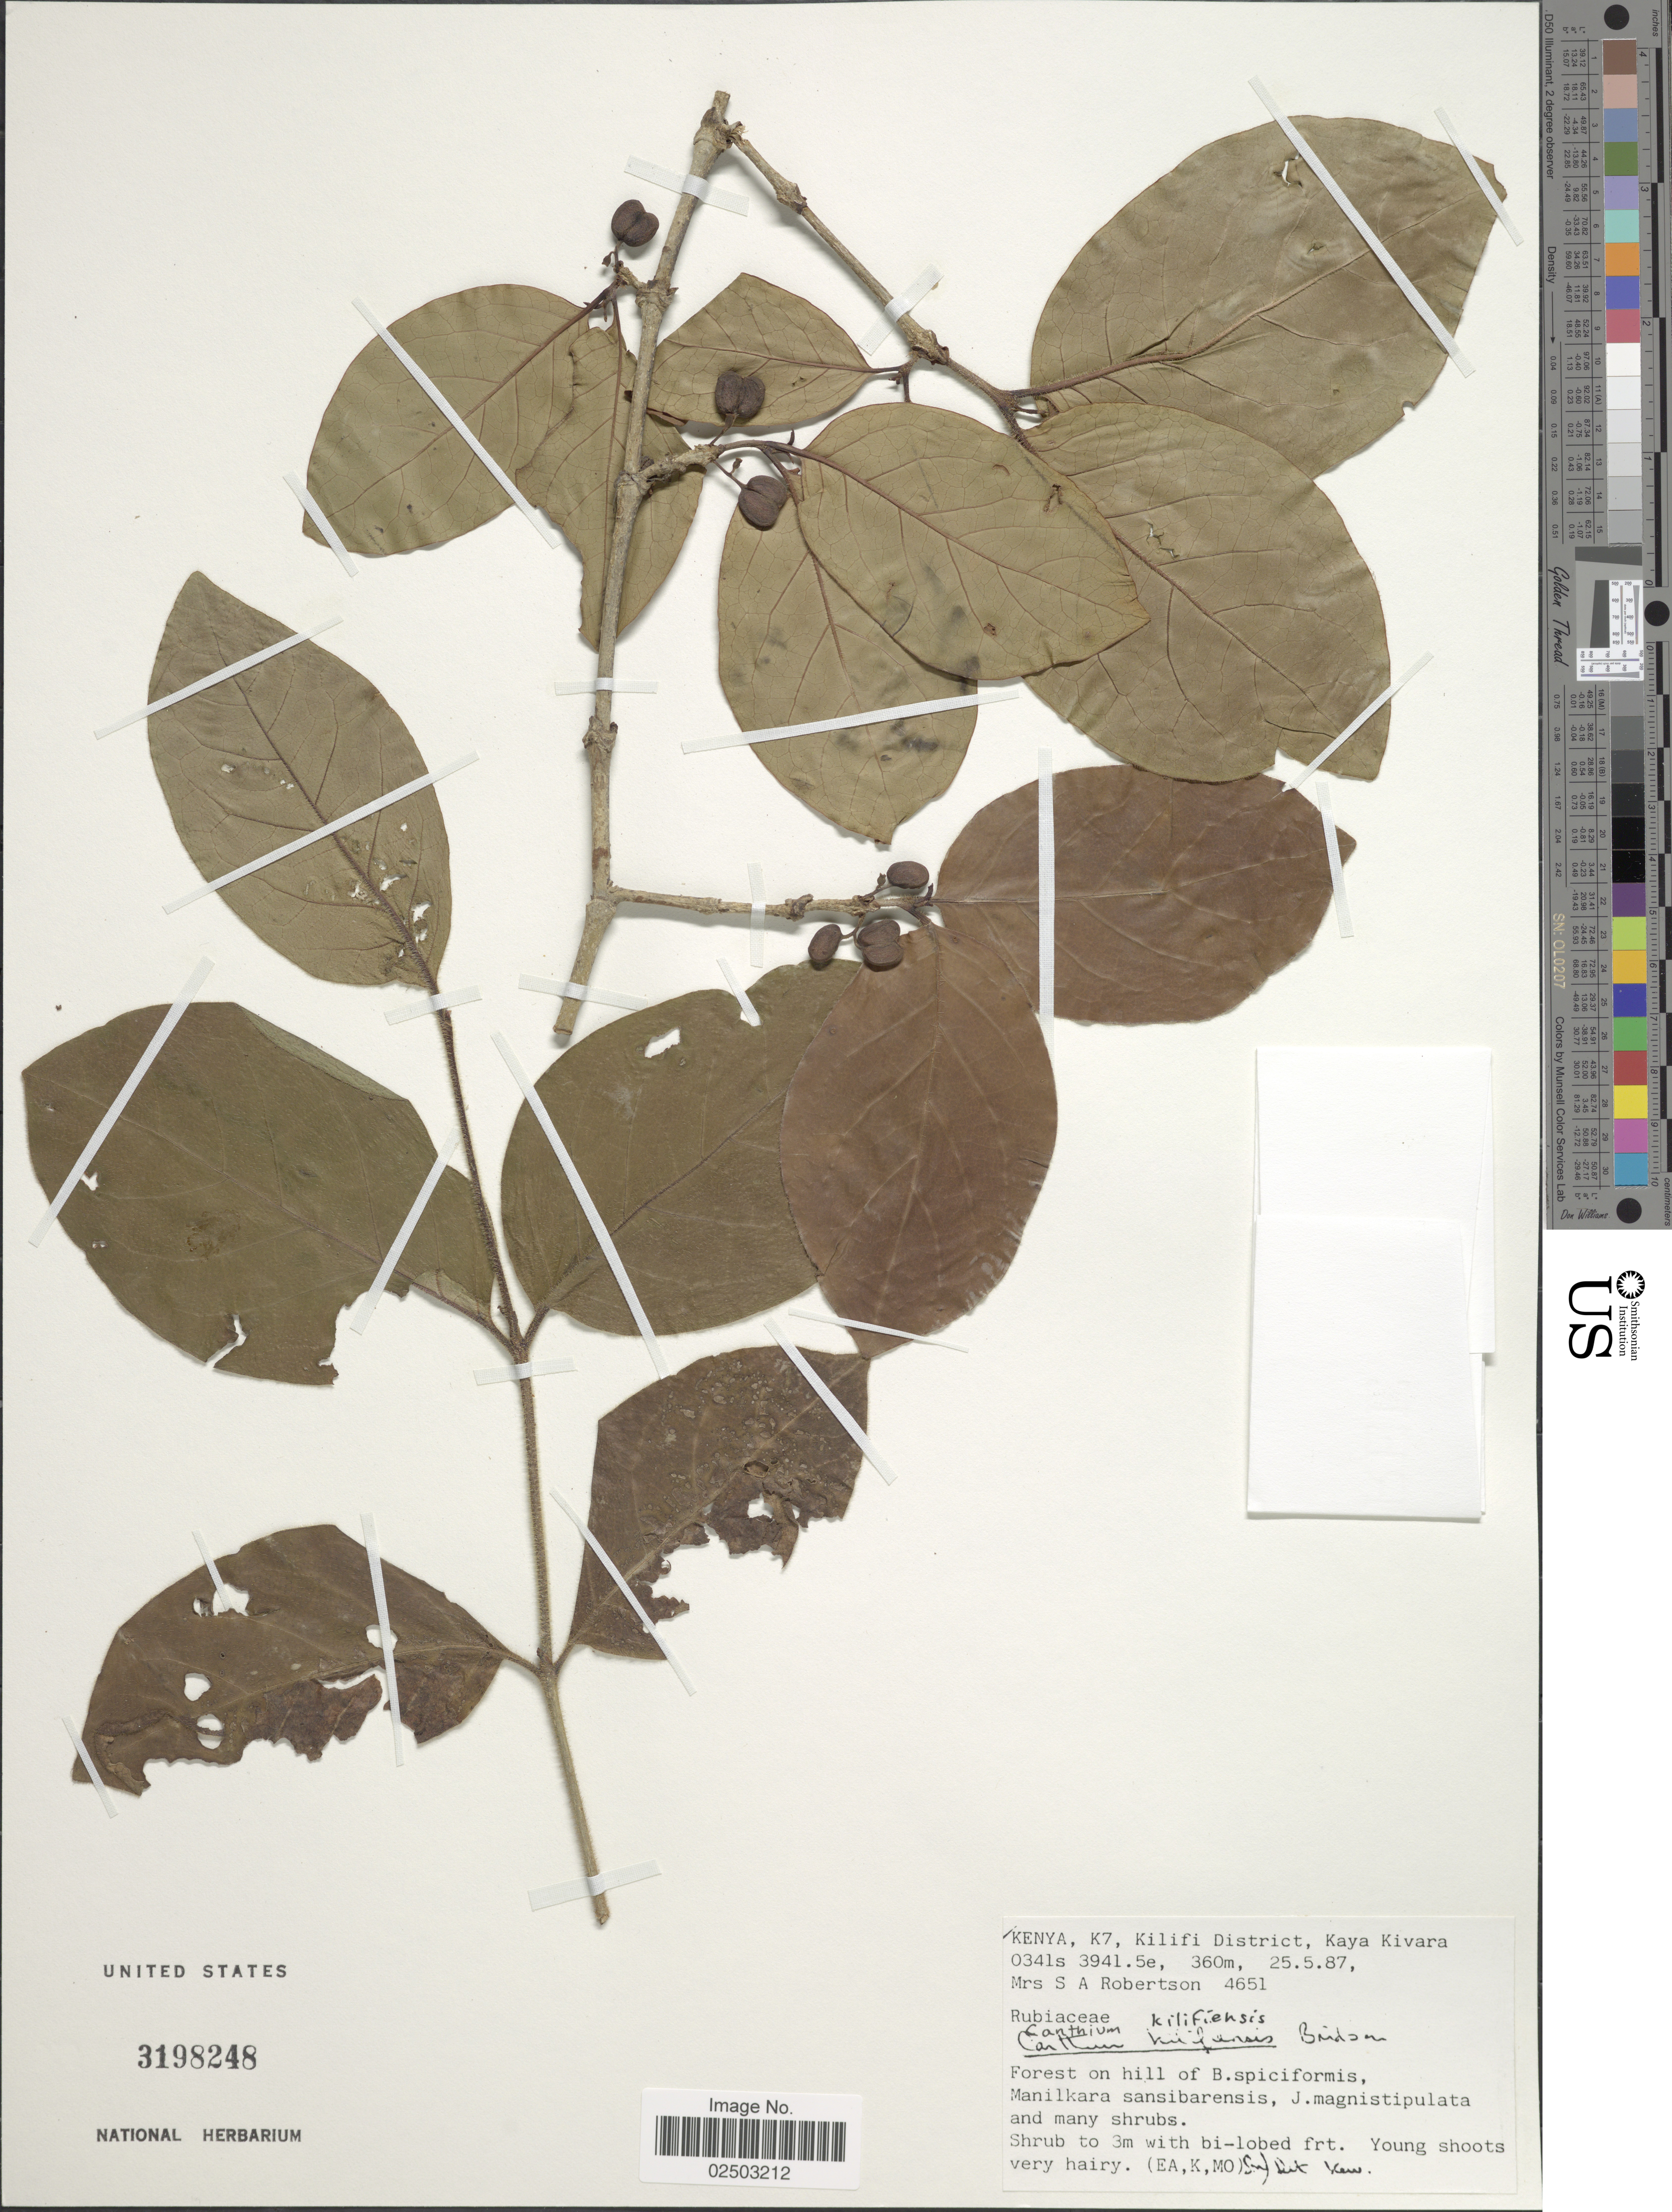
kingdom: Plantae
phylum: Tracheophyta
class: Magnoliopsida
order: Gentianales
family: Rubiaceae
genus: Canthium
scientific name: Canthium kilifiense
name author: Bridson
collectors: Mrs. S. A. Robertson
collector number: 4651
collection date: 1987-05-25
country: Kenya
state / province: Kilifi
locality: K7, Kilifi District, Kaya Kivara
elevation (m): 360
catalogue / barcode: US 3198248